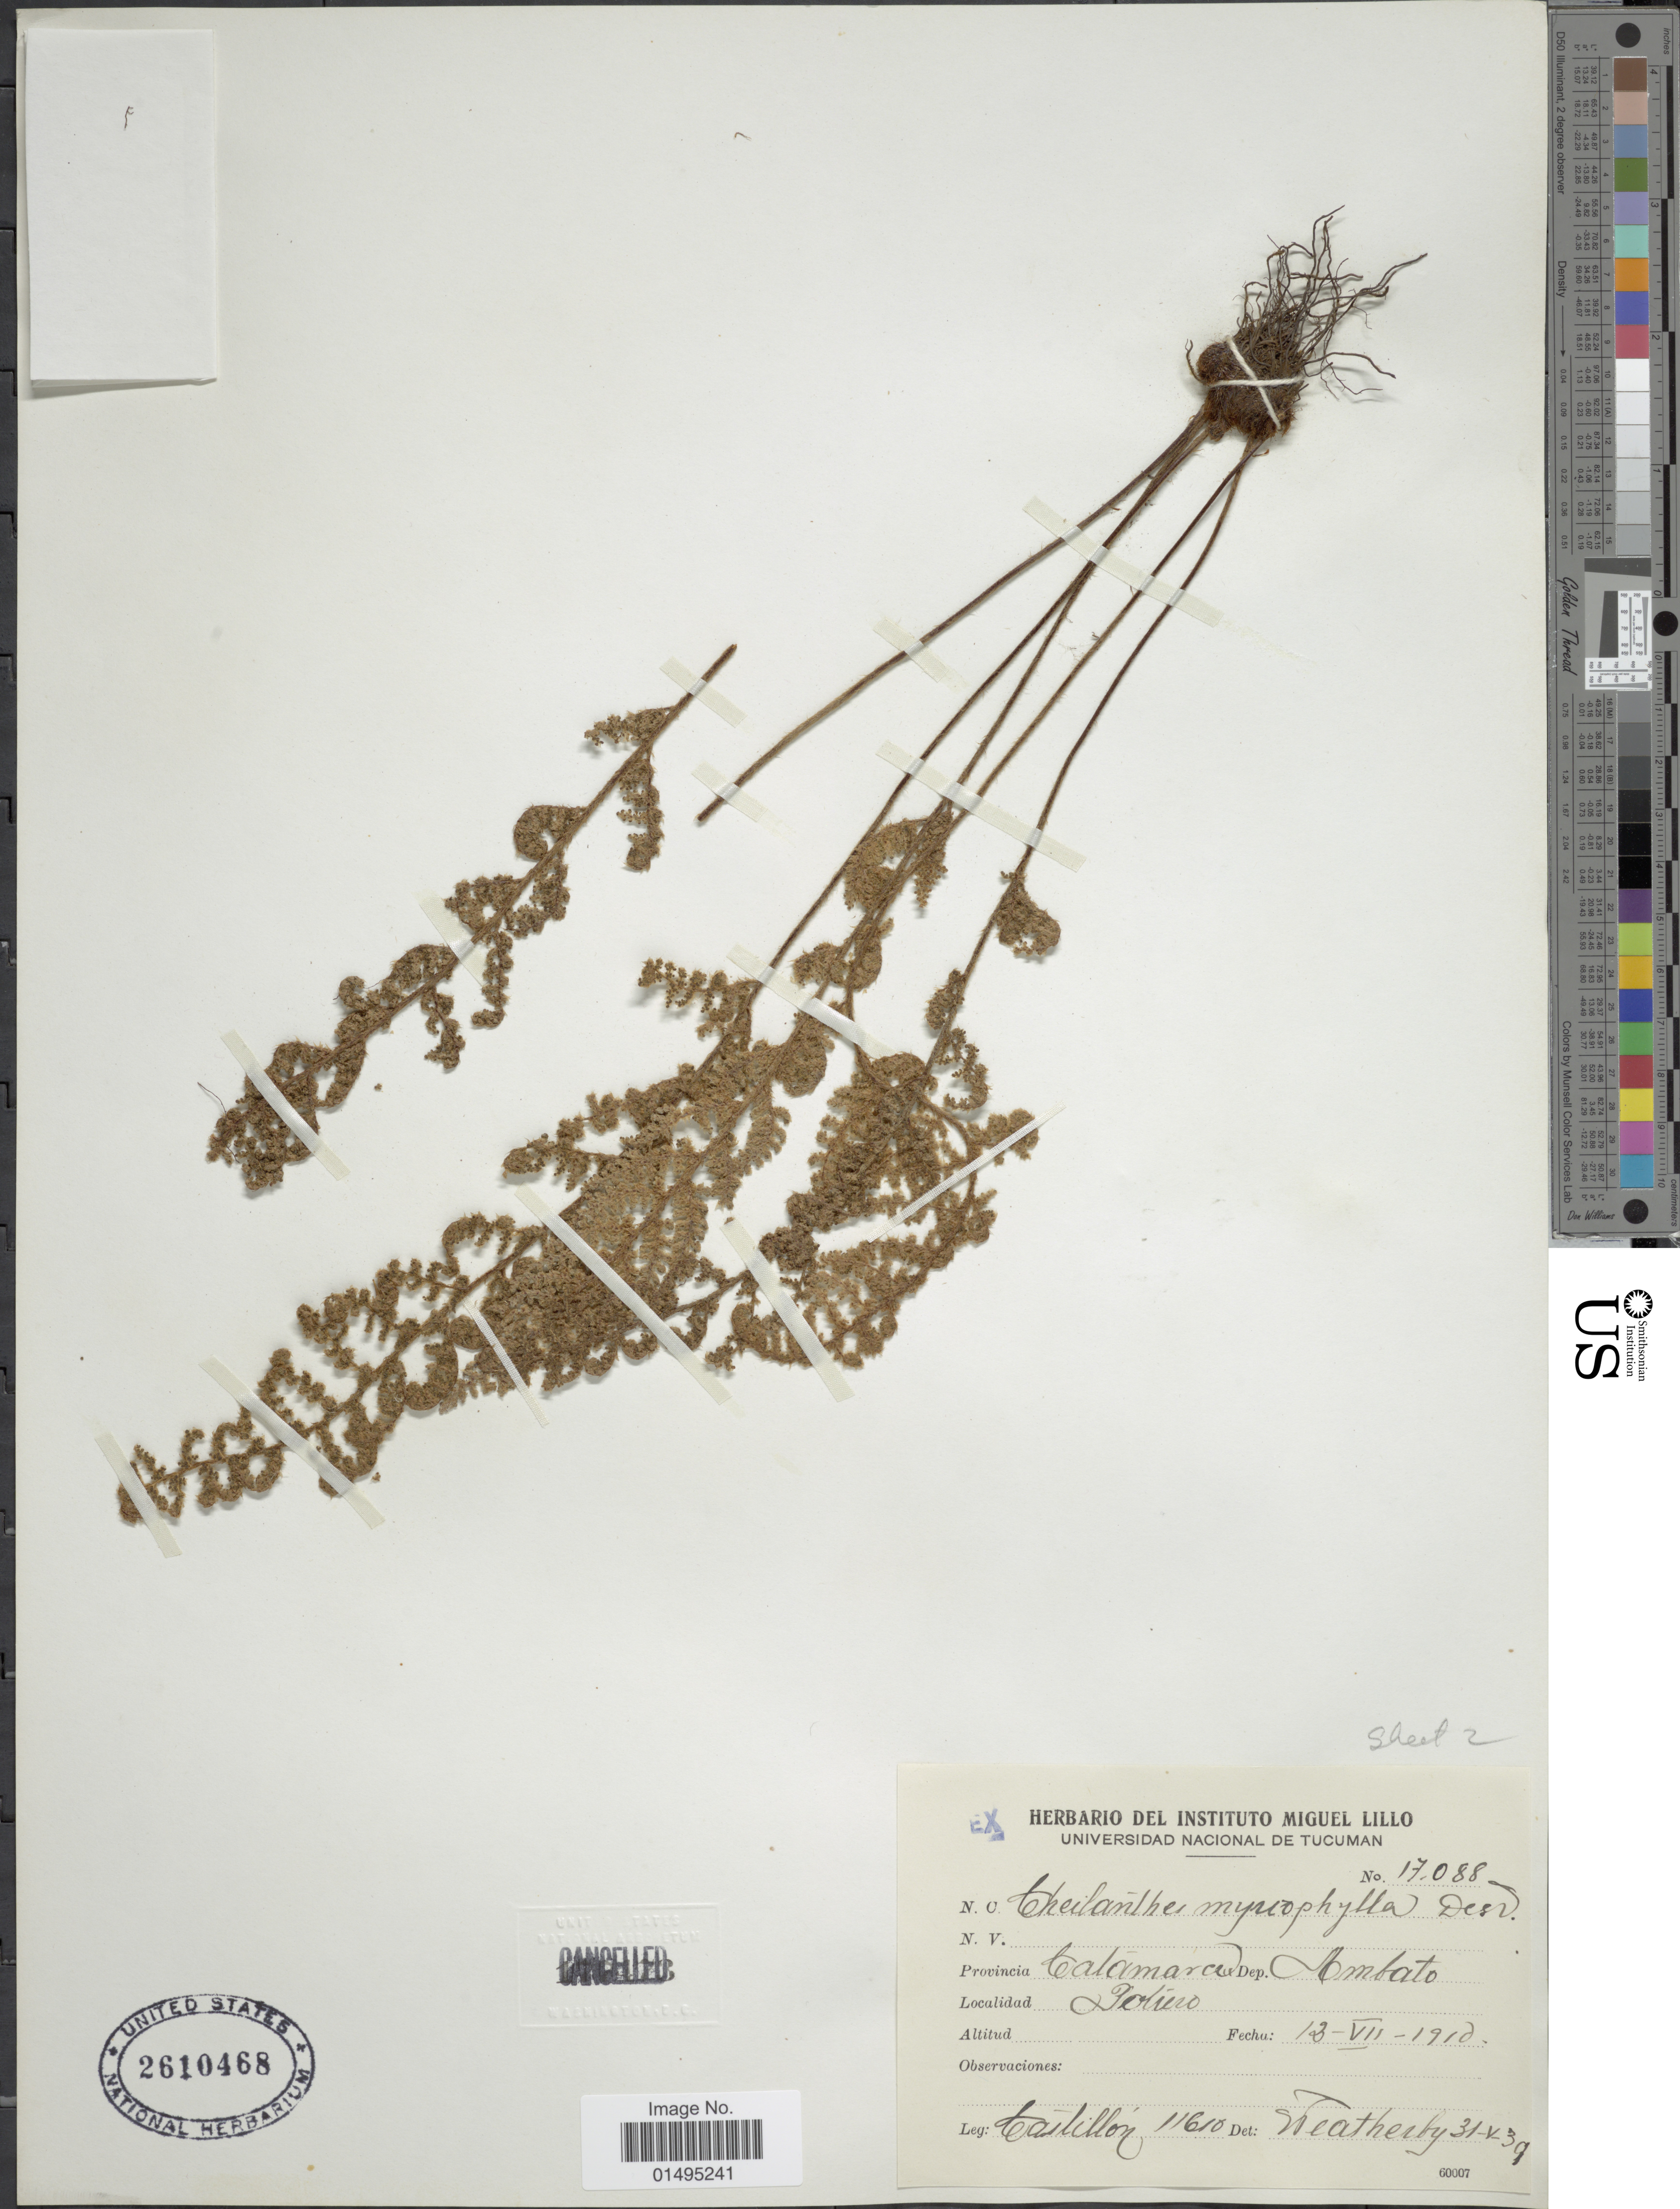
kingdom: Plantae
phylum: Tracheophyta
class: Polypodiopsida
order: Polypodiales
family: Pteridaceae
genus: Myriopteris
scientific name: Myriopteris myriophylla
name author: (Desv.) J. Sm.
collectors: Castillon, --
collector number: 17088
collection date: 1910-07-13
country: Argentina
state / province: Catamarca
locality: Catamarca, Dep. Ambato, Poturo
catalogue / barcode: US 2610468